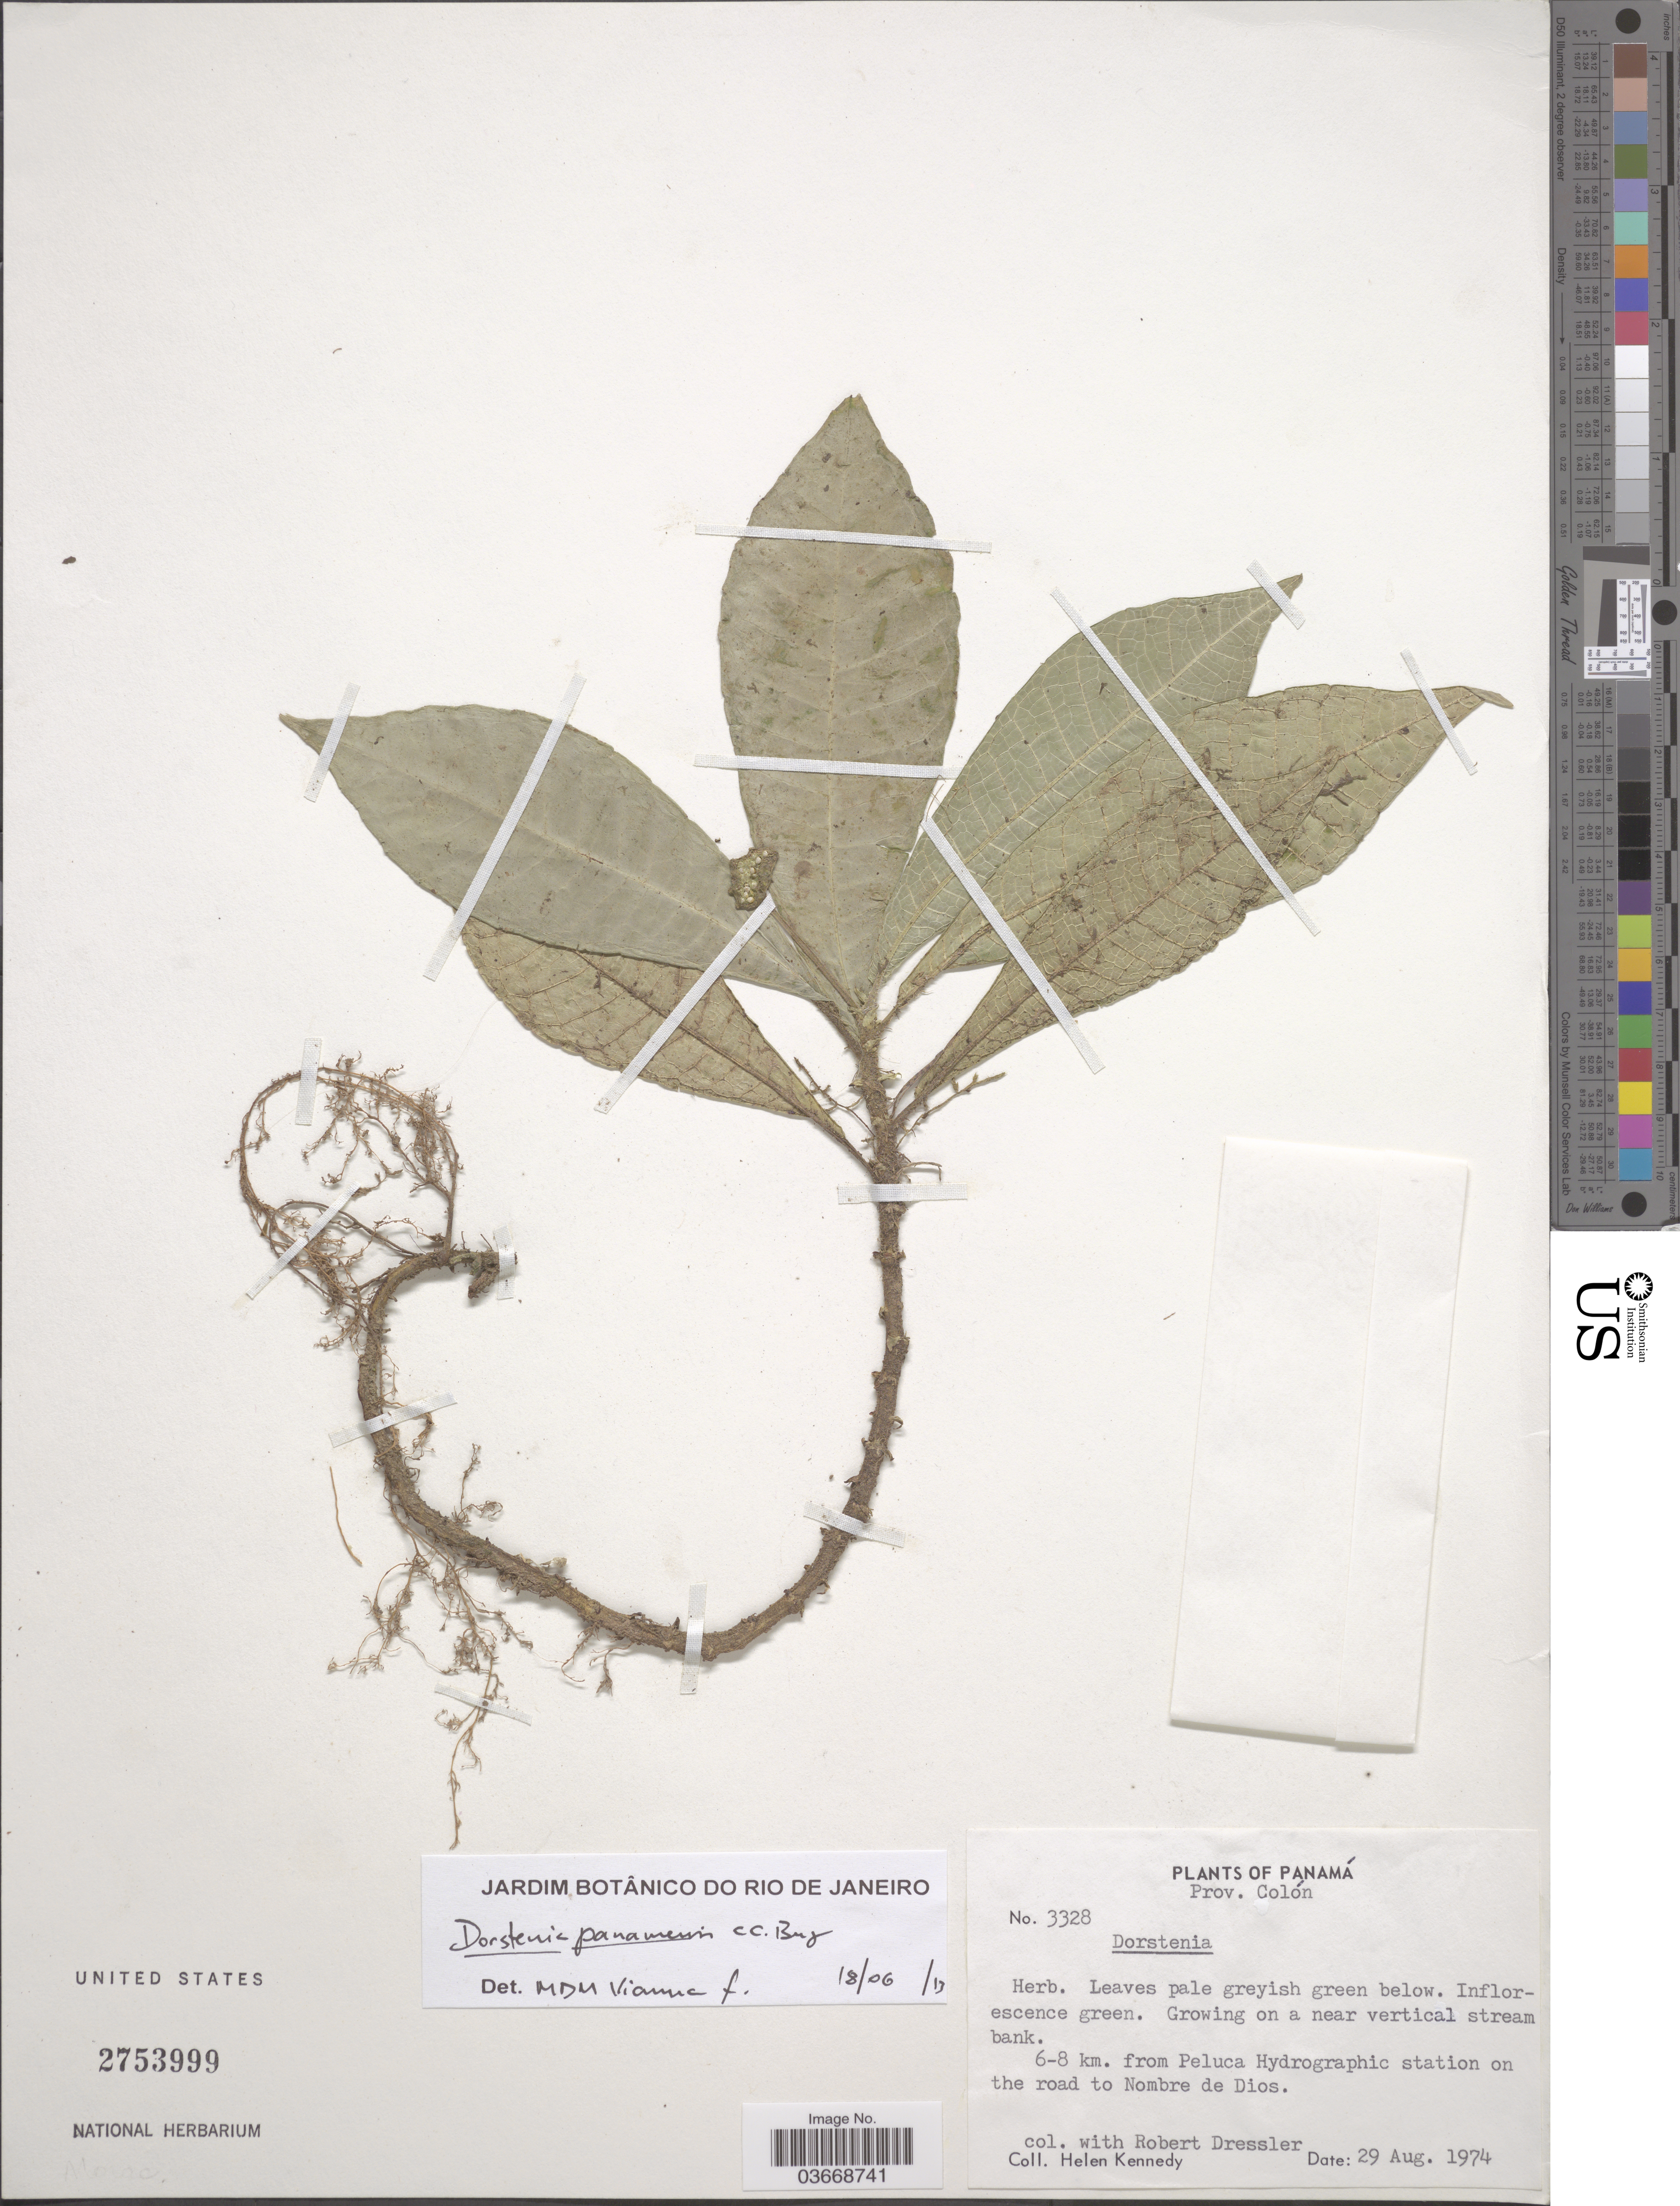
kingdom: Plantae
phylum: Tracheophyta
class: Magnoliopsida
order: Rosales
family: Moraceae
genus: Dorstenia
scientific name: Dorstenia panamensis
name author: C.C. Berg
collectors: H. Kennedy & R. Dressler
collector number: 3328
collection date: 1974-08-29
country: Panama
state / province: Colón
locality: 6-8 km. from Peluca Hydrographic station on the road to Nombre de Dios.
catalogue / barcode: US 2753999